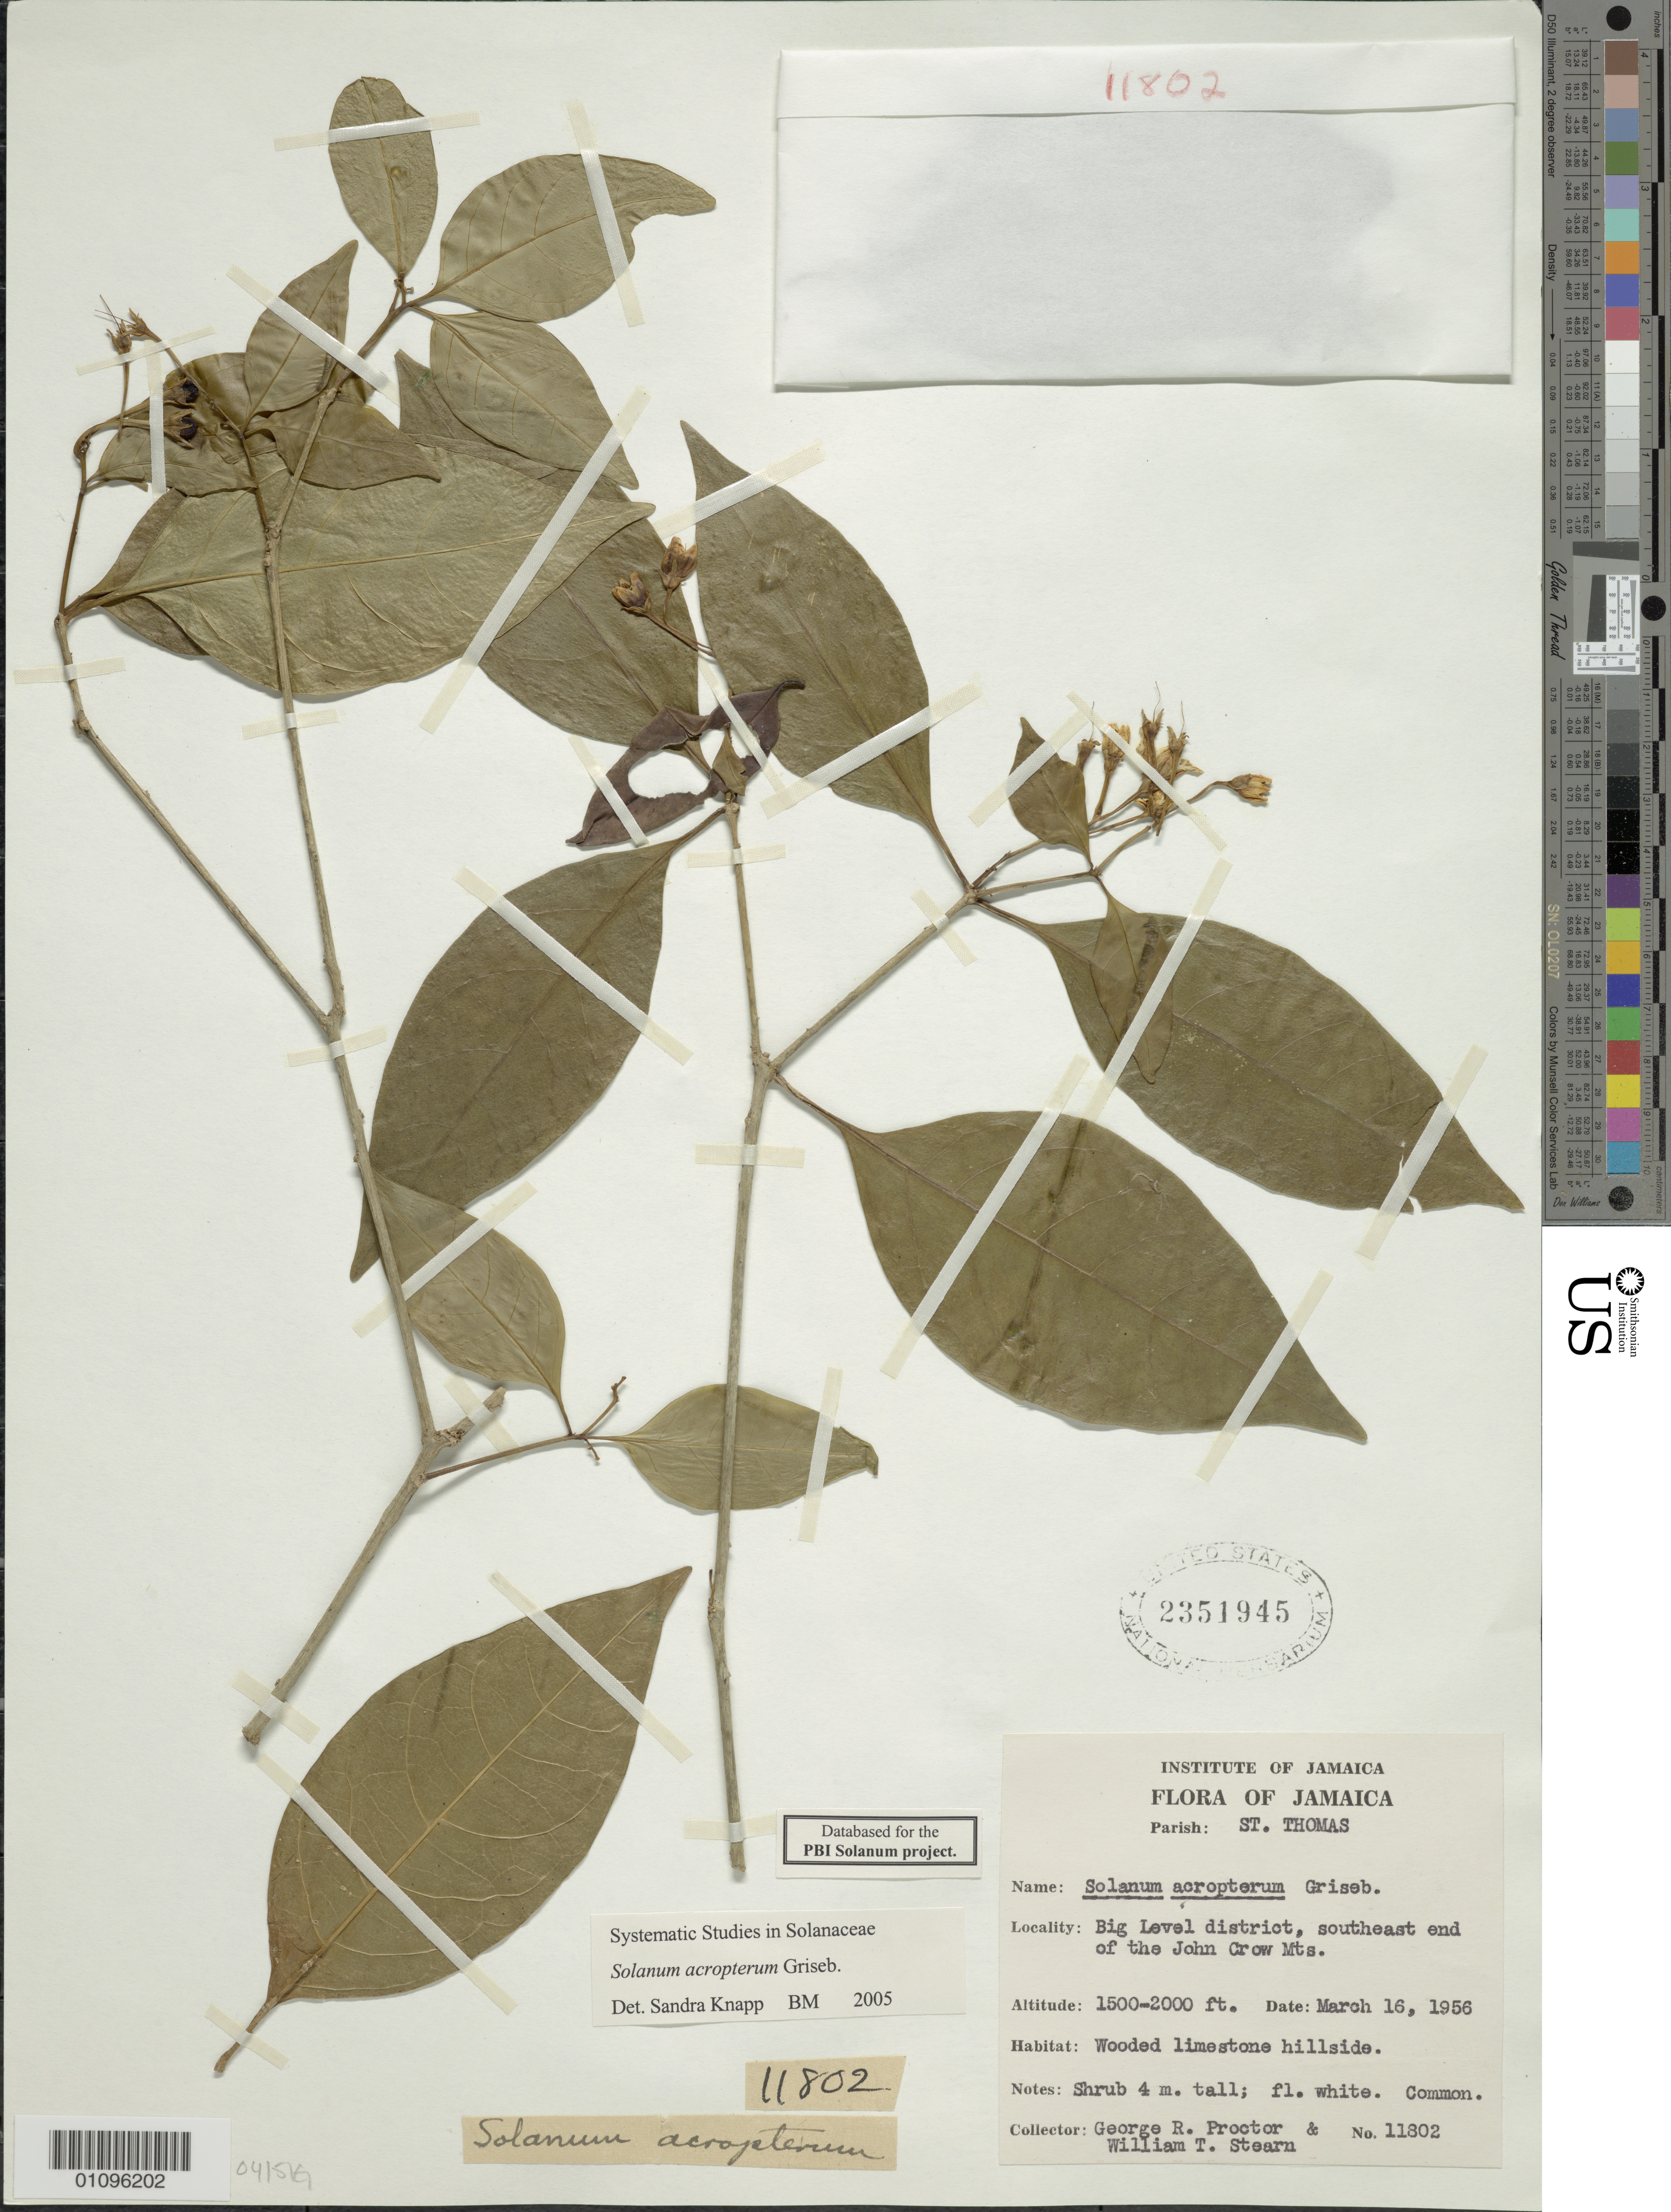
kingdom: Plantae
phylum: Tracheophyta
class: Magnoliopsida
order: Solanales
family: Solanaceae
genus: Solanum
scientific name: Solanum acropterum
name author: Griseb.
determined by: Knapp, S. D.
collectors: G. R. Proctor & W. T. Stearn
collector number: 11802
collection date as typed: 16 Mar 1956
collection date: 1956-03-16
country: Jamaica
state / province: Saint Thomas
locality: Big Level District, southeast end of the John Crow Mountains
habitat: wooded limestone hillside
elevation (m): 457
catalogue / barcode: US 2351945